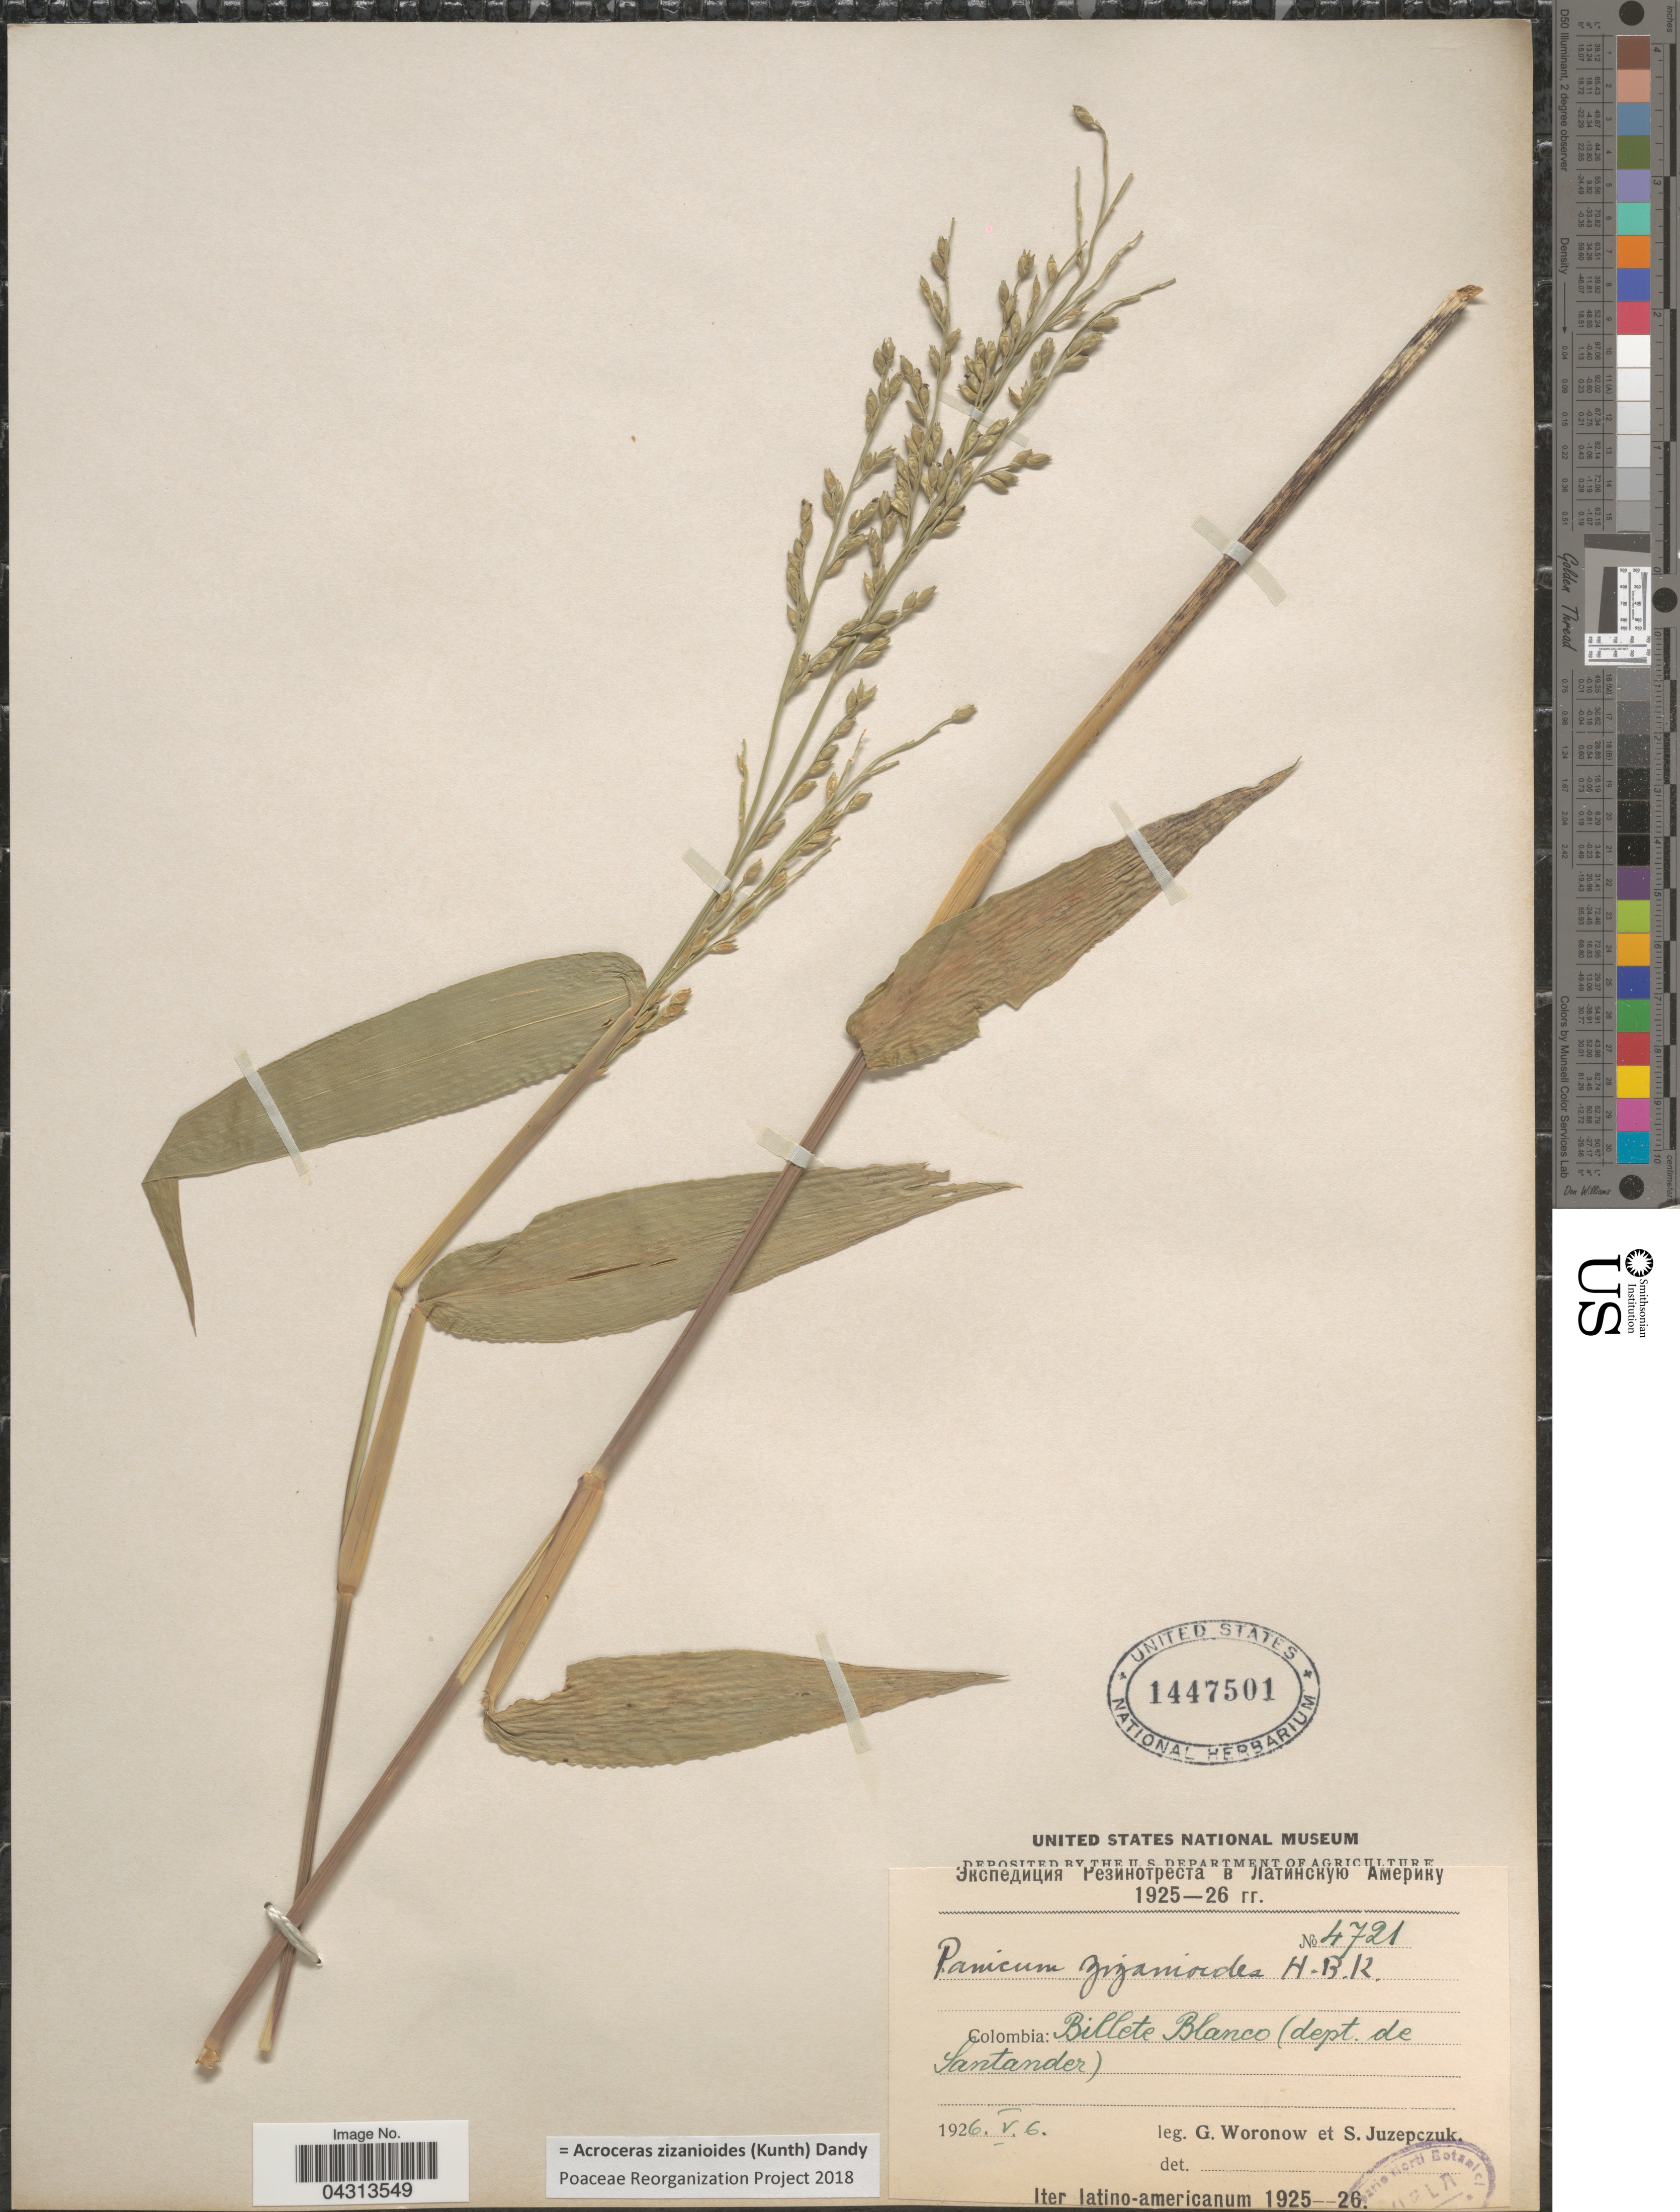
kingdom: Plantae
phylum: Tracheophyta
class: Liliopsida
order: Poales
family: Poaceae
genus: Acroceras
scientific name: Acroceras zizanioides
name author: (Kunth) Dandy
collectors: G. Woronow & S. V. Juzepczuk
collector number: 4721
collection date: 1926-05-06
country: Colombia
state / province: Santander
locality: Billete Blanco (dept. de Santander). Iter latino-americanum 1925--26.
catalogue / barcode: US 1447501